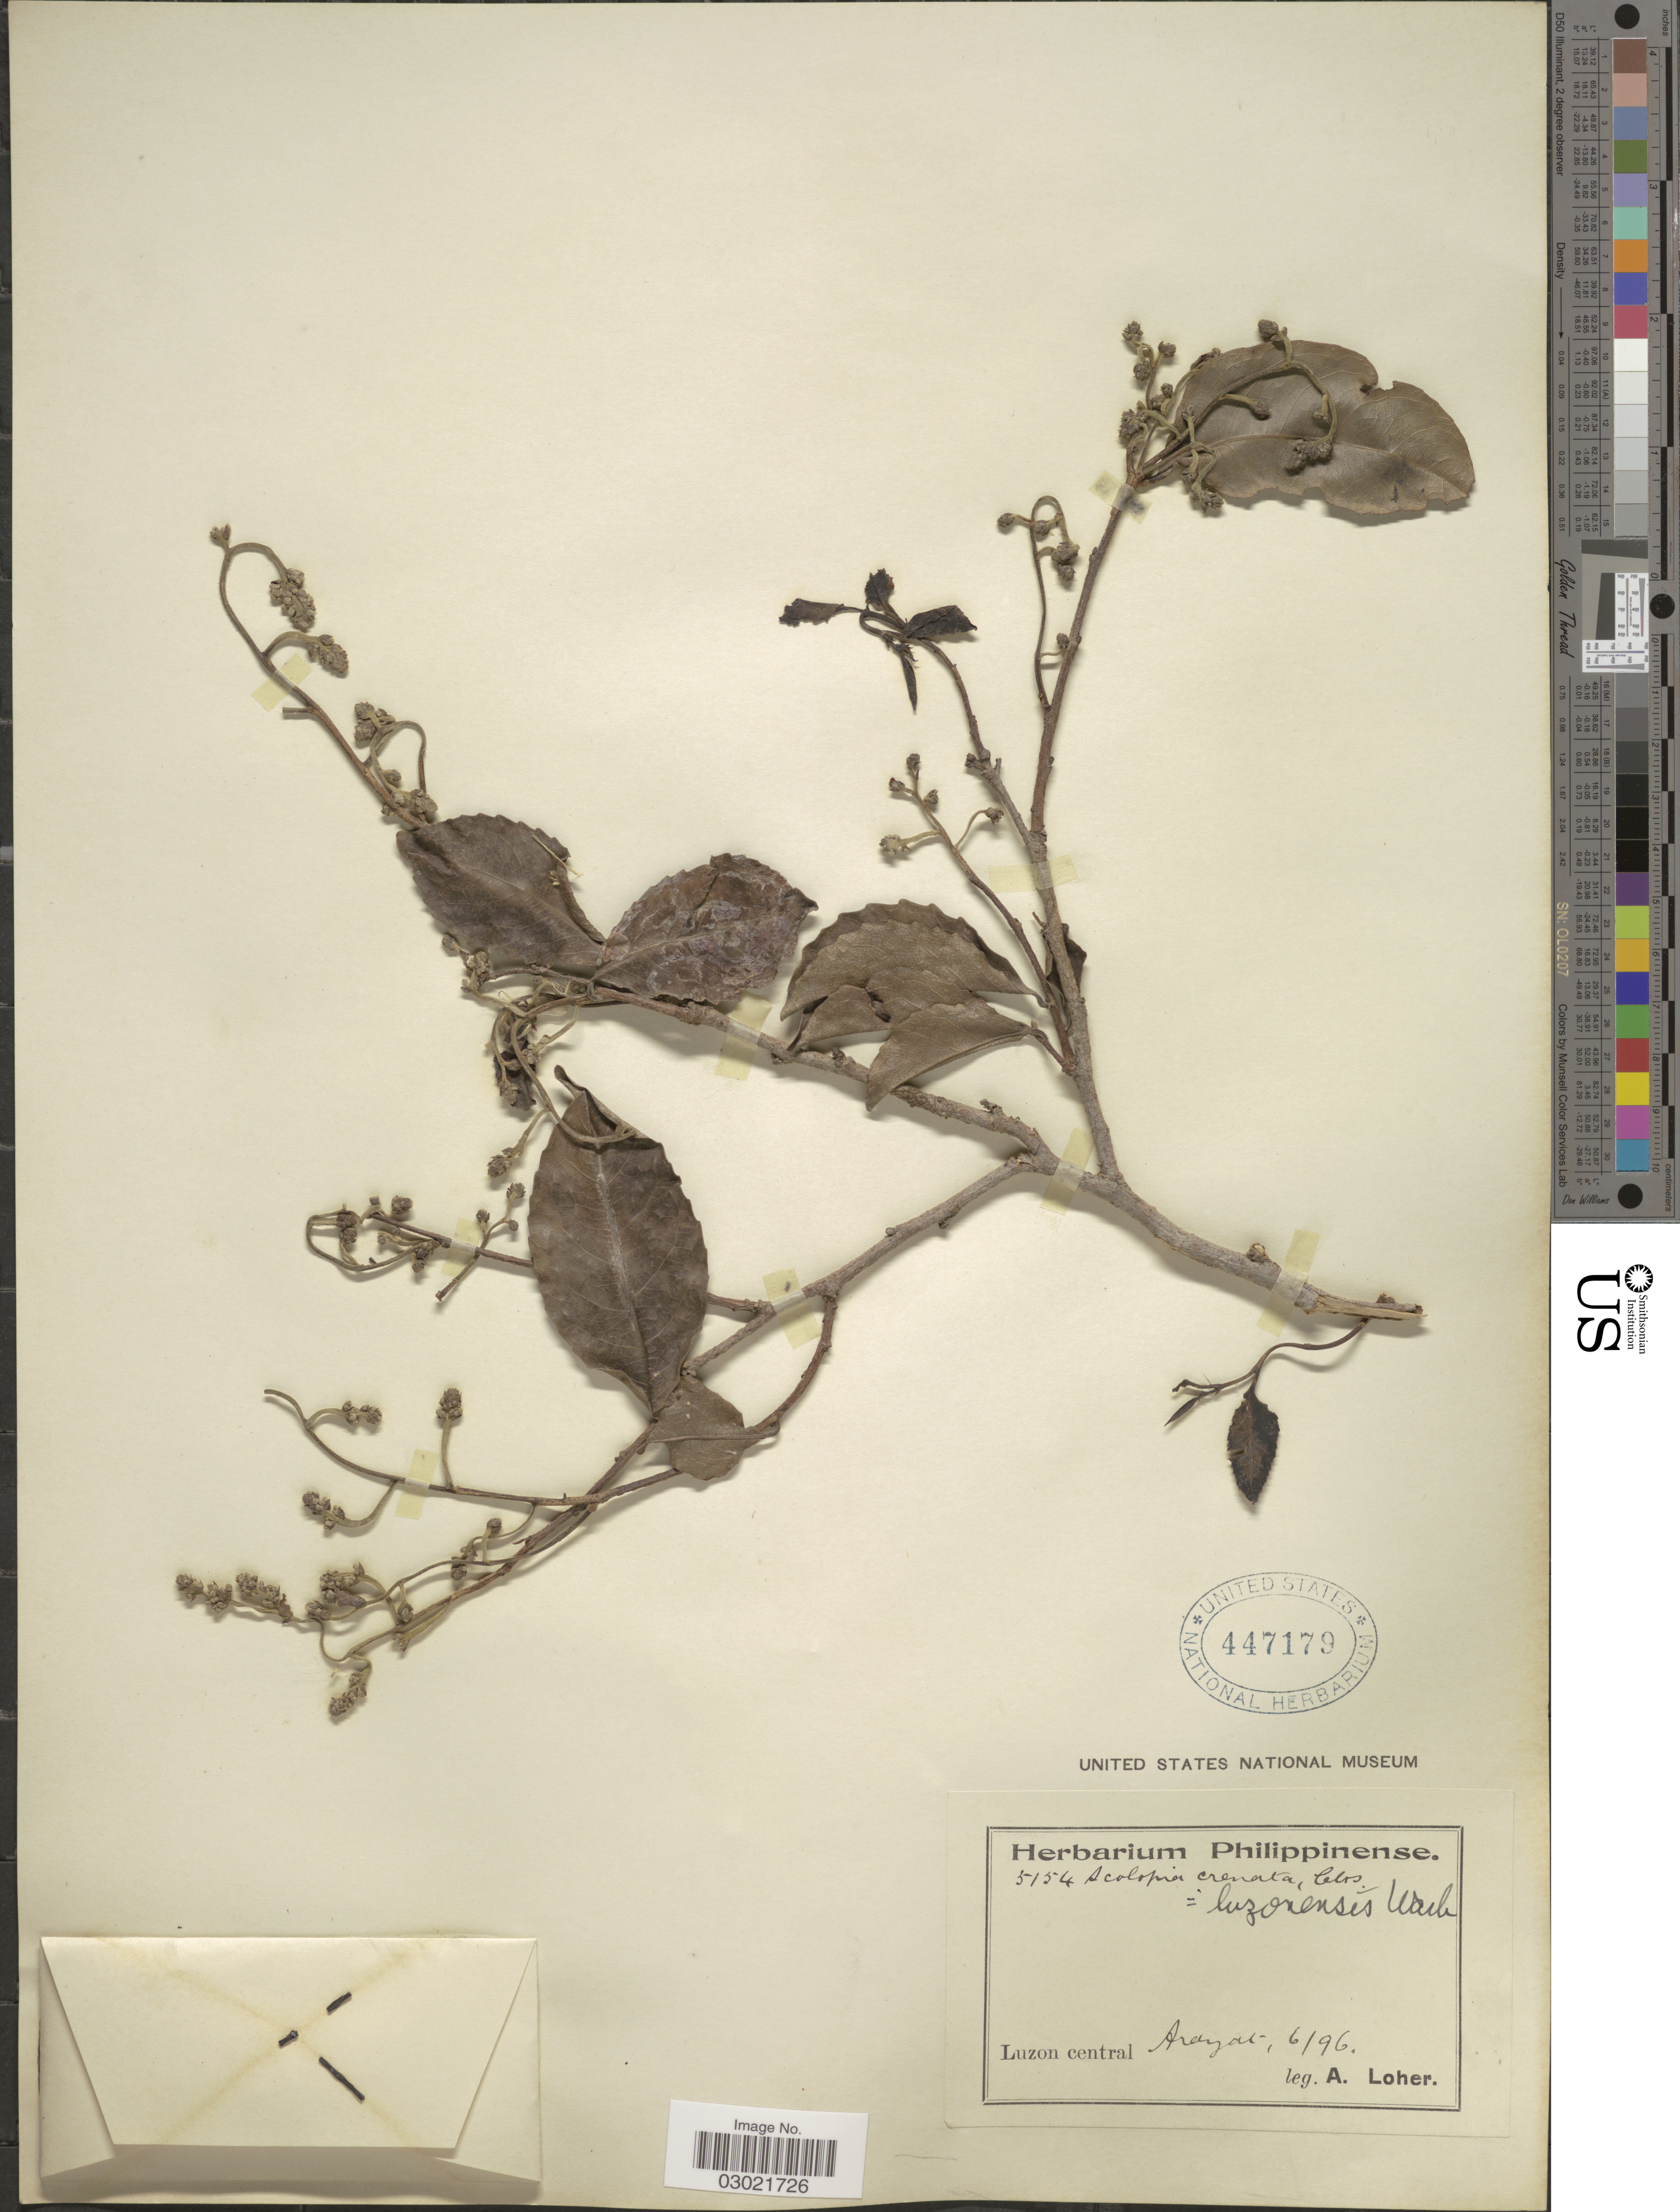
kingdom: Plantae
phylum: Tracheophyta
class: Magnoliopsida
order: Malpighiales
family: Salicaceae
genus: Scolopia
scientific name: Scolopia luzonensis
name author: (C. Presl) Warb.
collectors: A. Loher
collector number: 5154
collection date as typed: Transcribed d/m/y: /6/96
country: Philippines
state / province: Central Luzon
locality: Luzon central. Arayat.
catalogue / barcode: US 447179